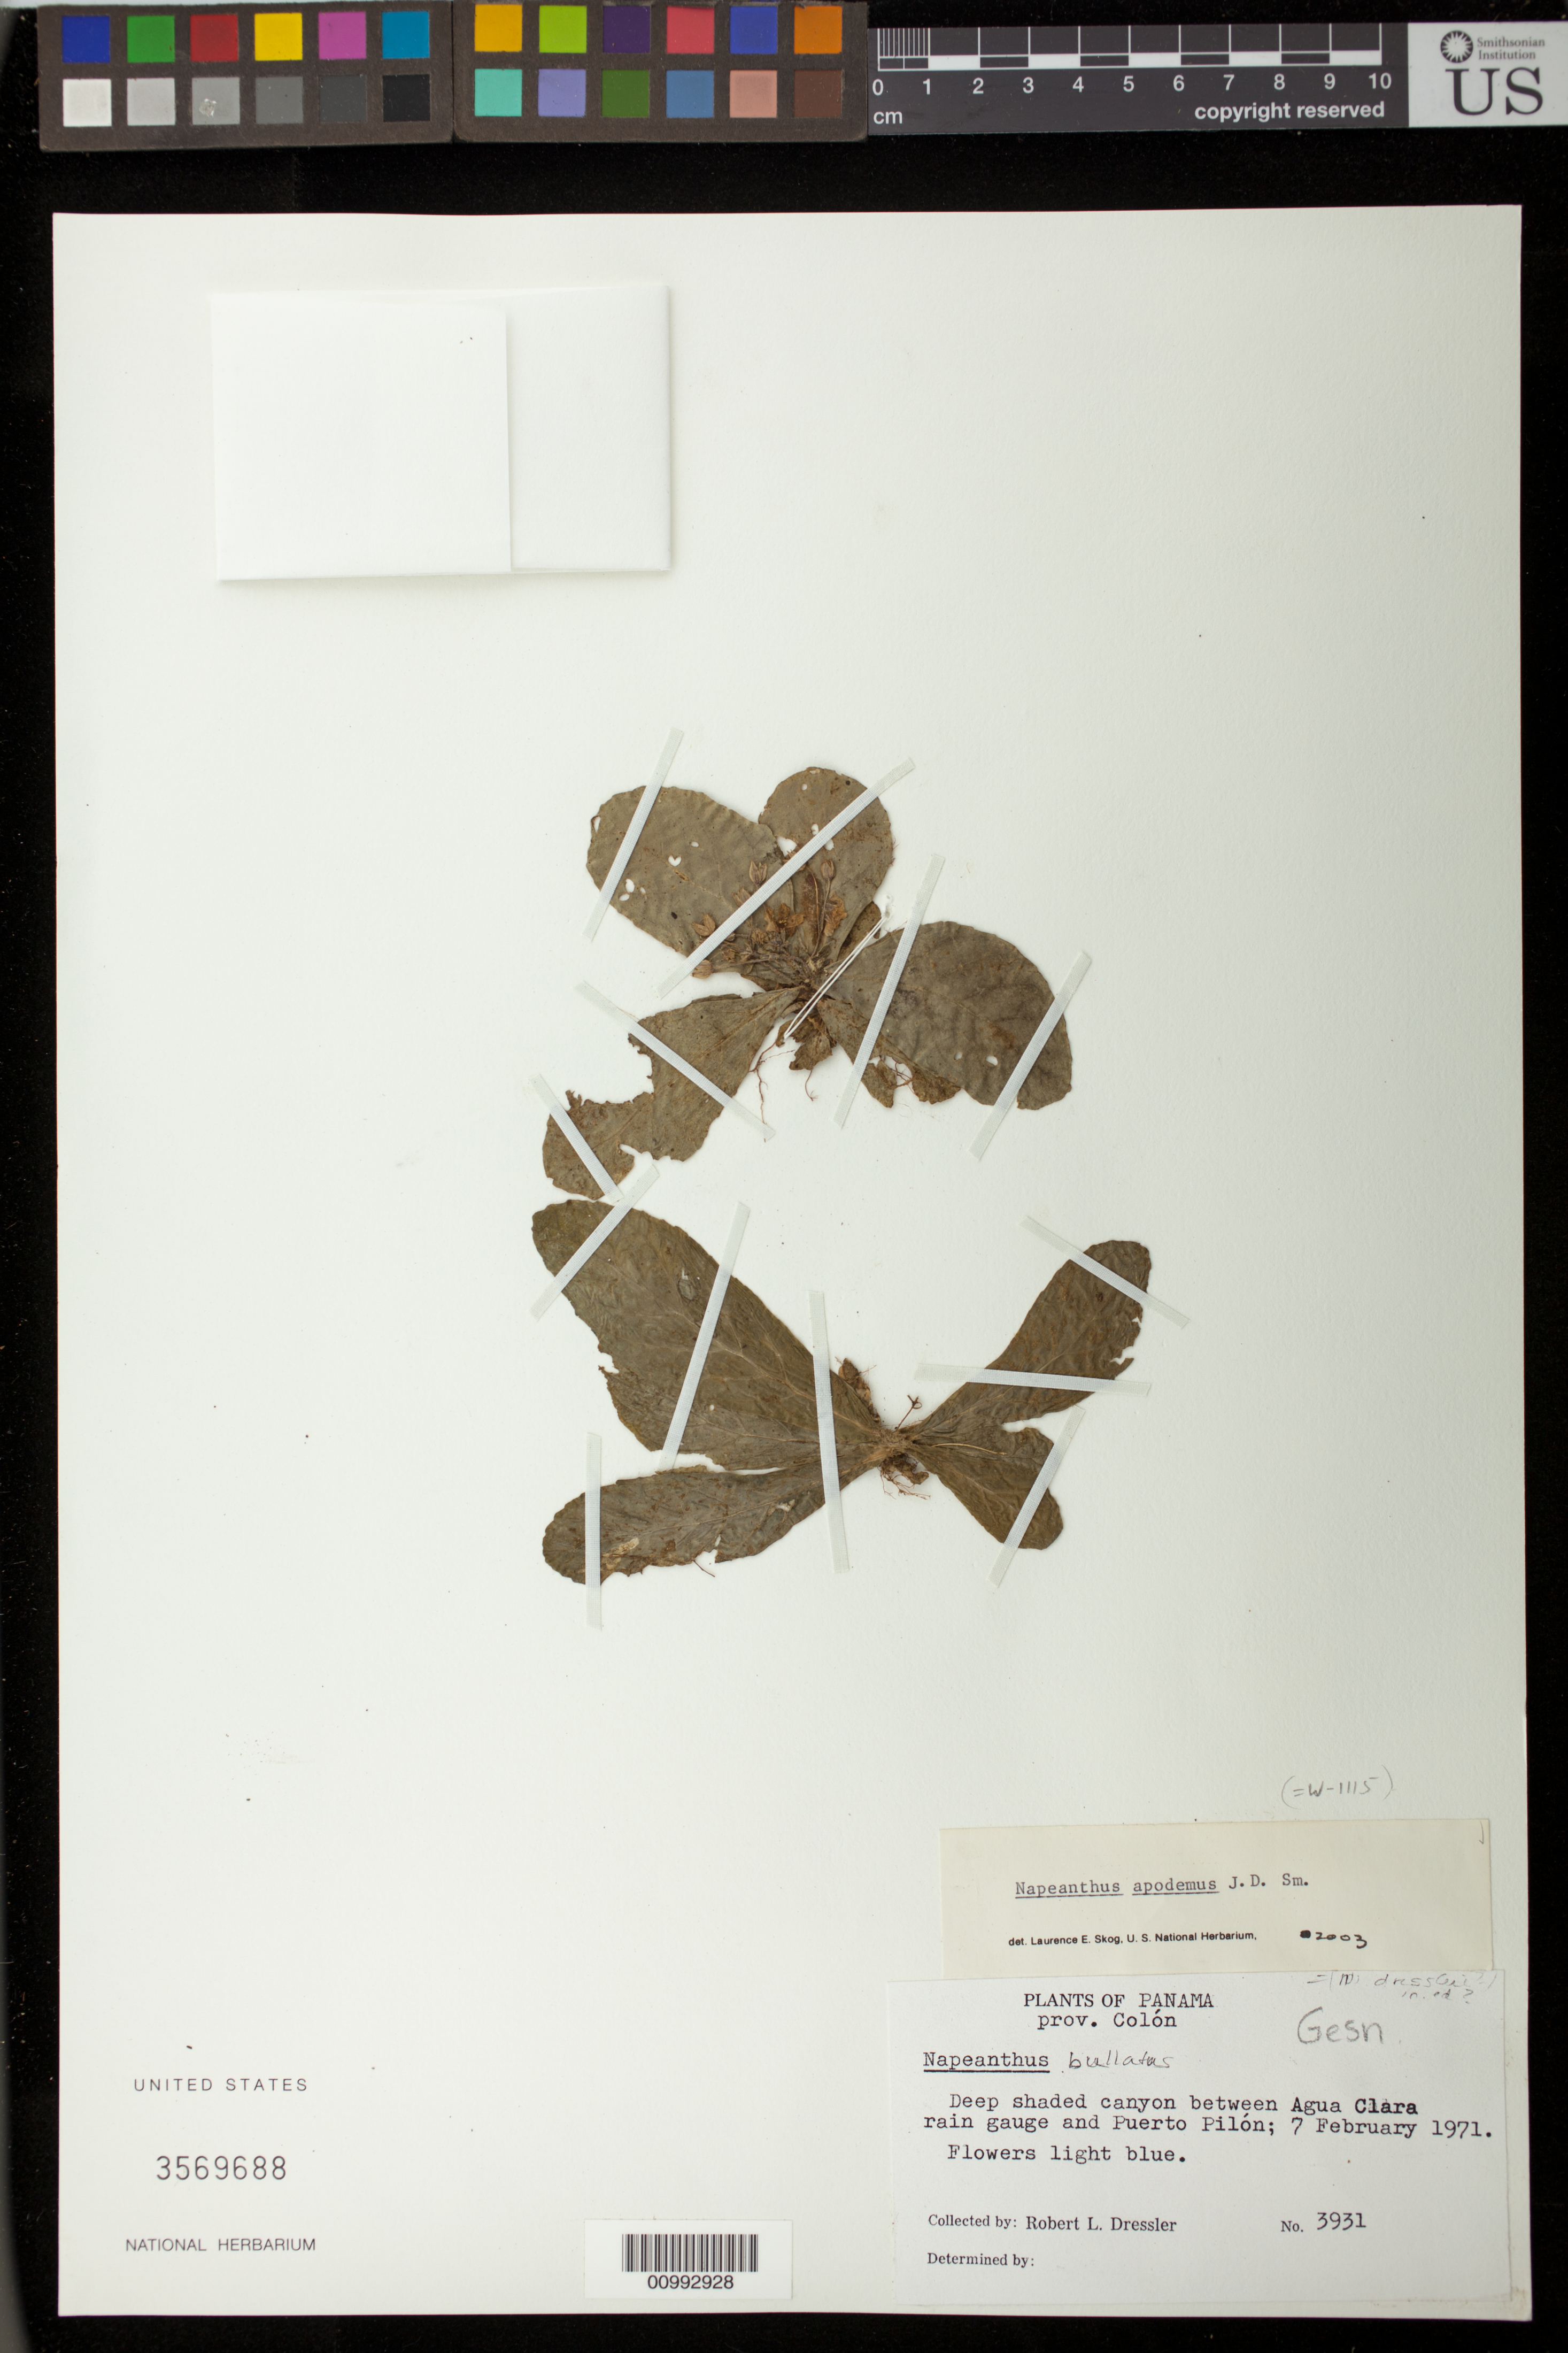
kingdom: Plantae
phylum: Tracheophyta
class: Magnoliopsida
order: Lamiales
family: Gesneriaceae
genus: Napeanthus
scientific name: Napeanthus bullatus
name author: Wiehler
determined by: Skog, Laurence E.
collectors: R. Dressler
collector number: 3931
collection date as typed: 07 Feb 1971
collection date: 1971-02-07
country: Panama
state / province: Colón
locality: Between Agua Clara rain gauge and Puerto Pilón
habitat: Deep shaded canyon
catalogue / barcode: US 3569688